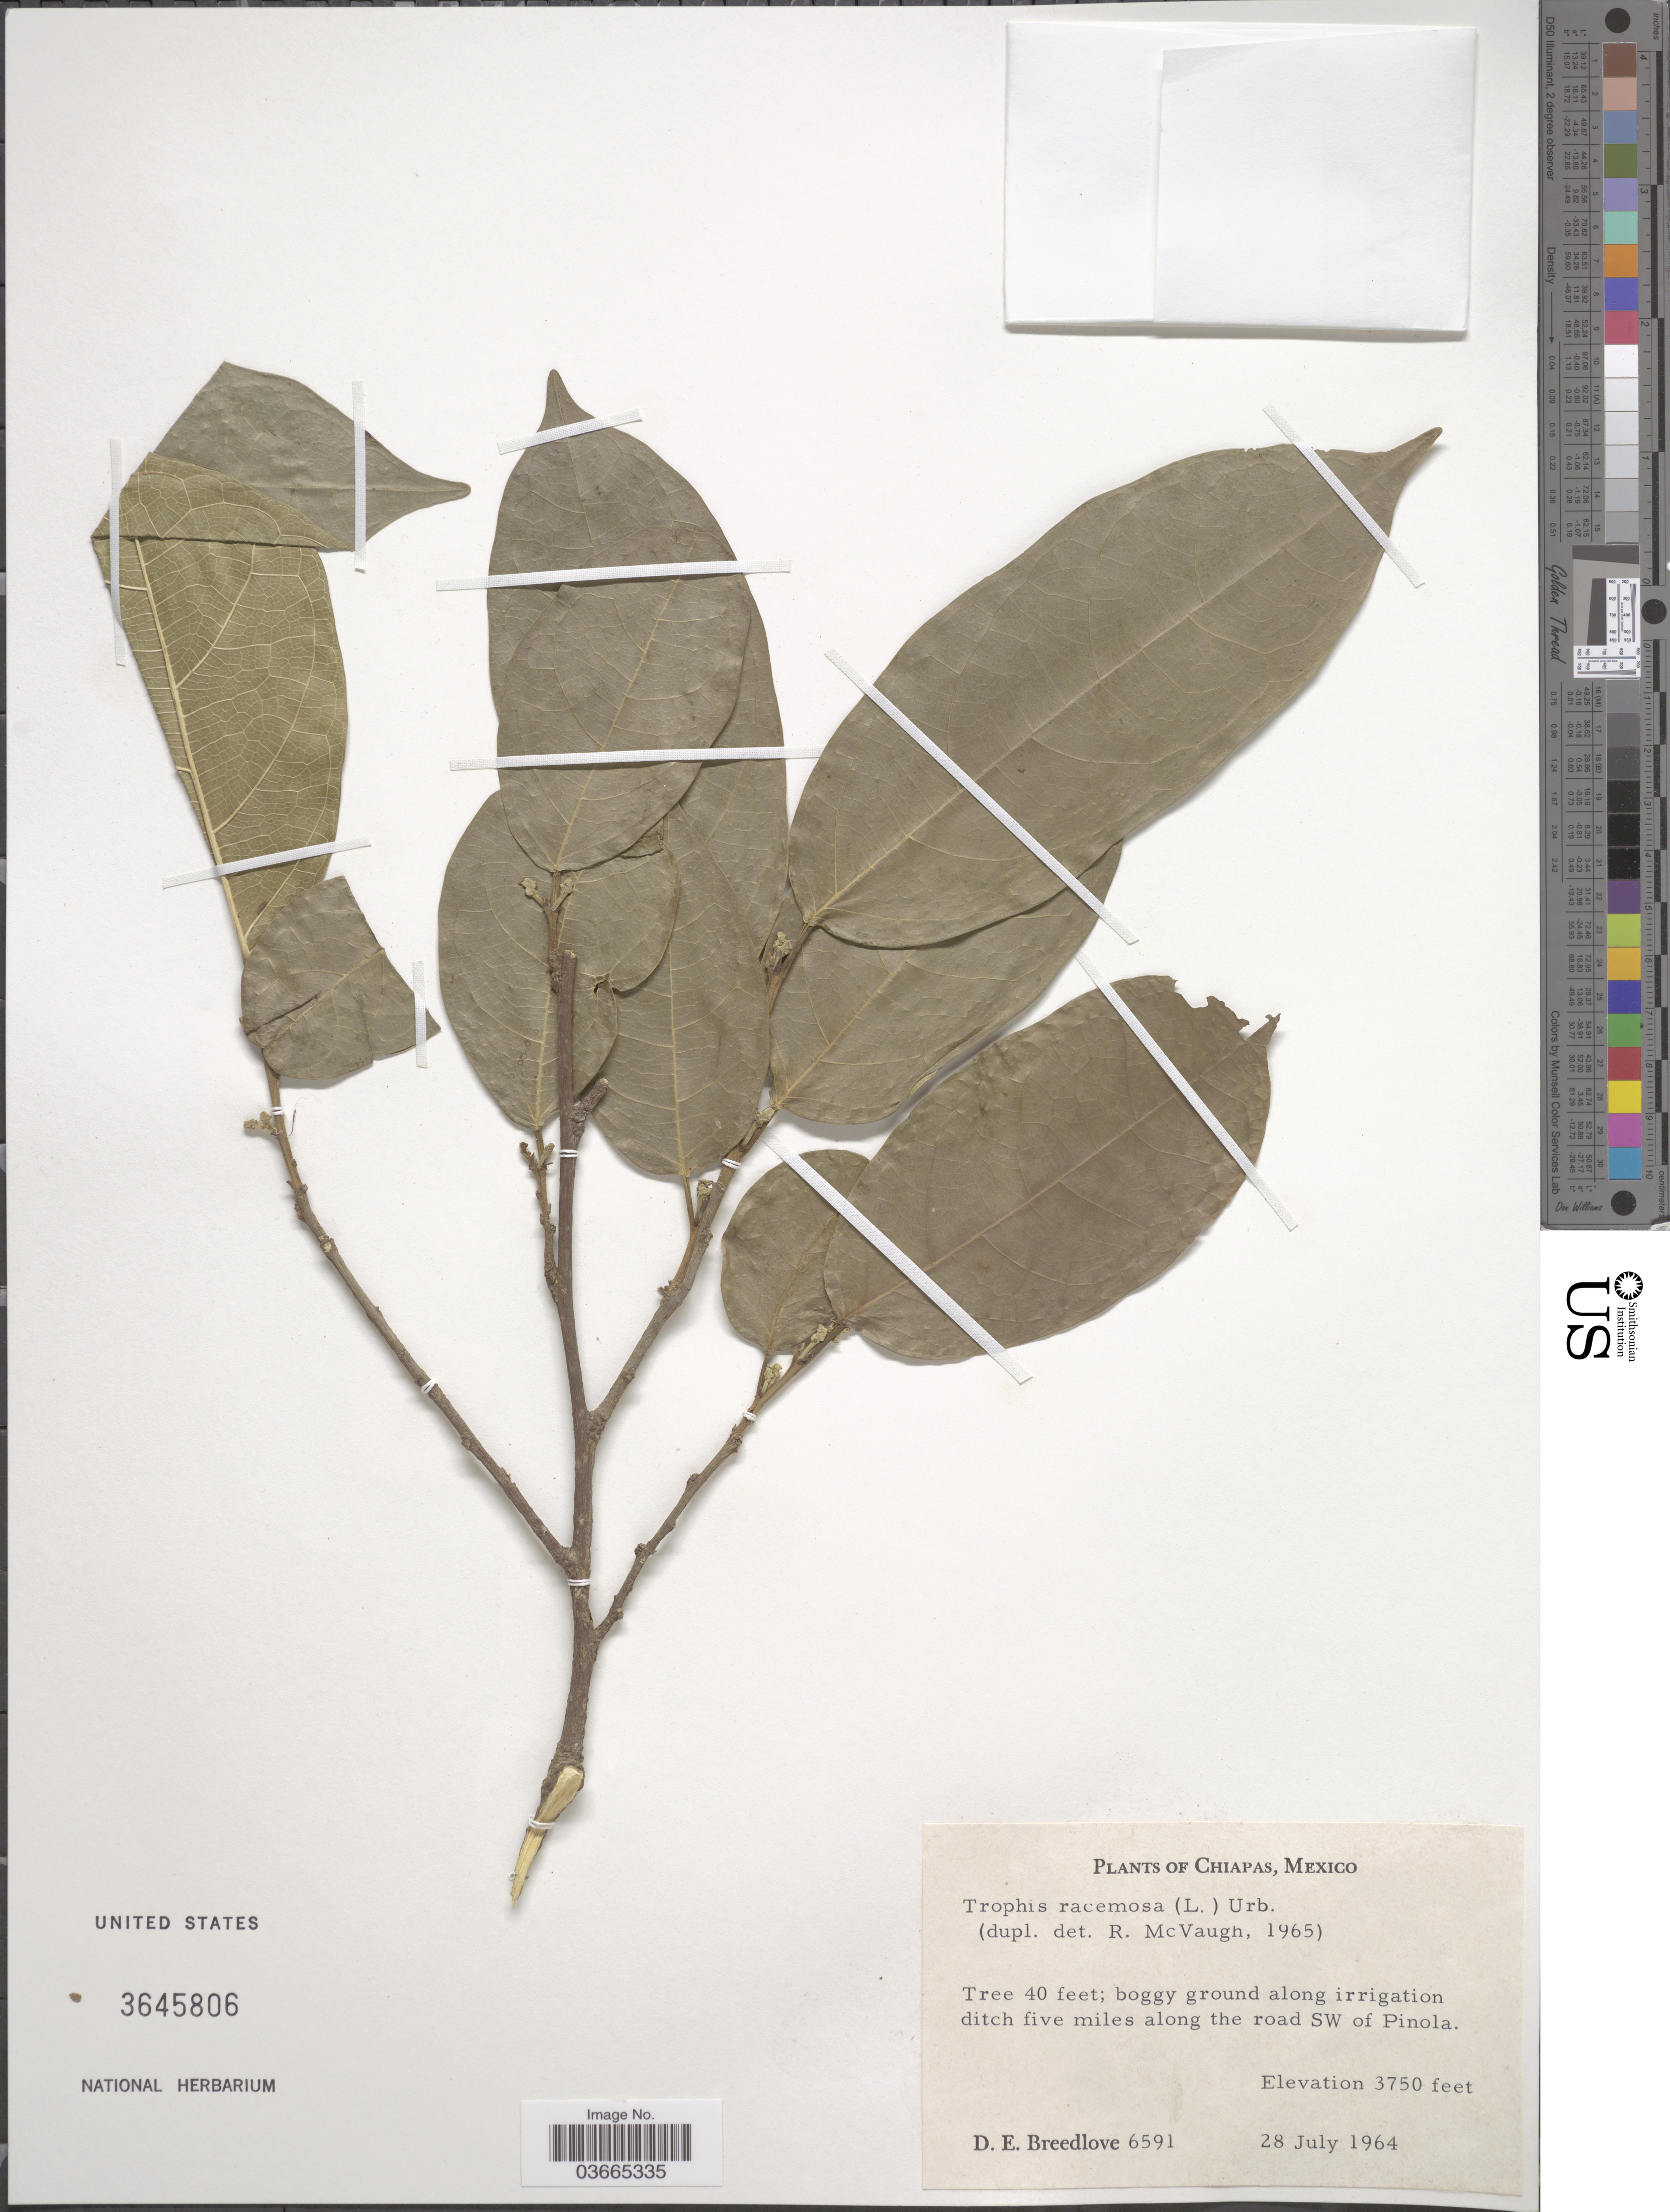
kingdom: Plantae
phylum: Tracheophyta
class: Magnoliopsida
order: Rosales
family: Moraceae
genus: Trophis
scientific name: Trophis racemosa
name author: (L.) Urb.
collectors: D. E. Breedlove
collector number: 6591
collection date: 1964-07-28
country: Mexico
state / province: Chiapas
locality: Five miles along the road SW of Pinola.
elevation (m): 1143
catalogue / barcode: US 3645806